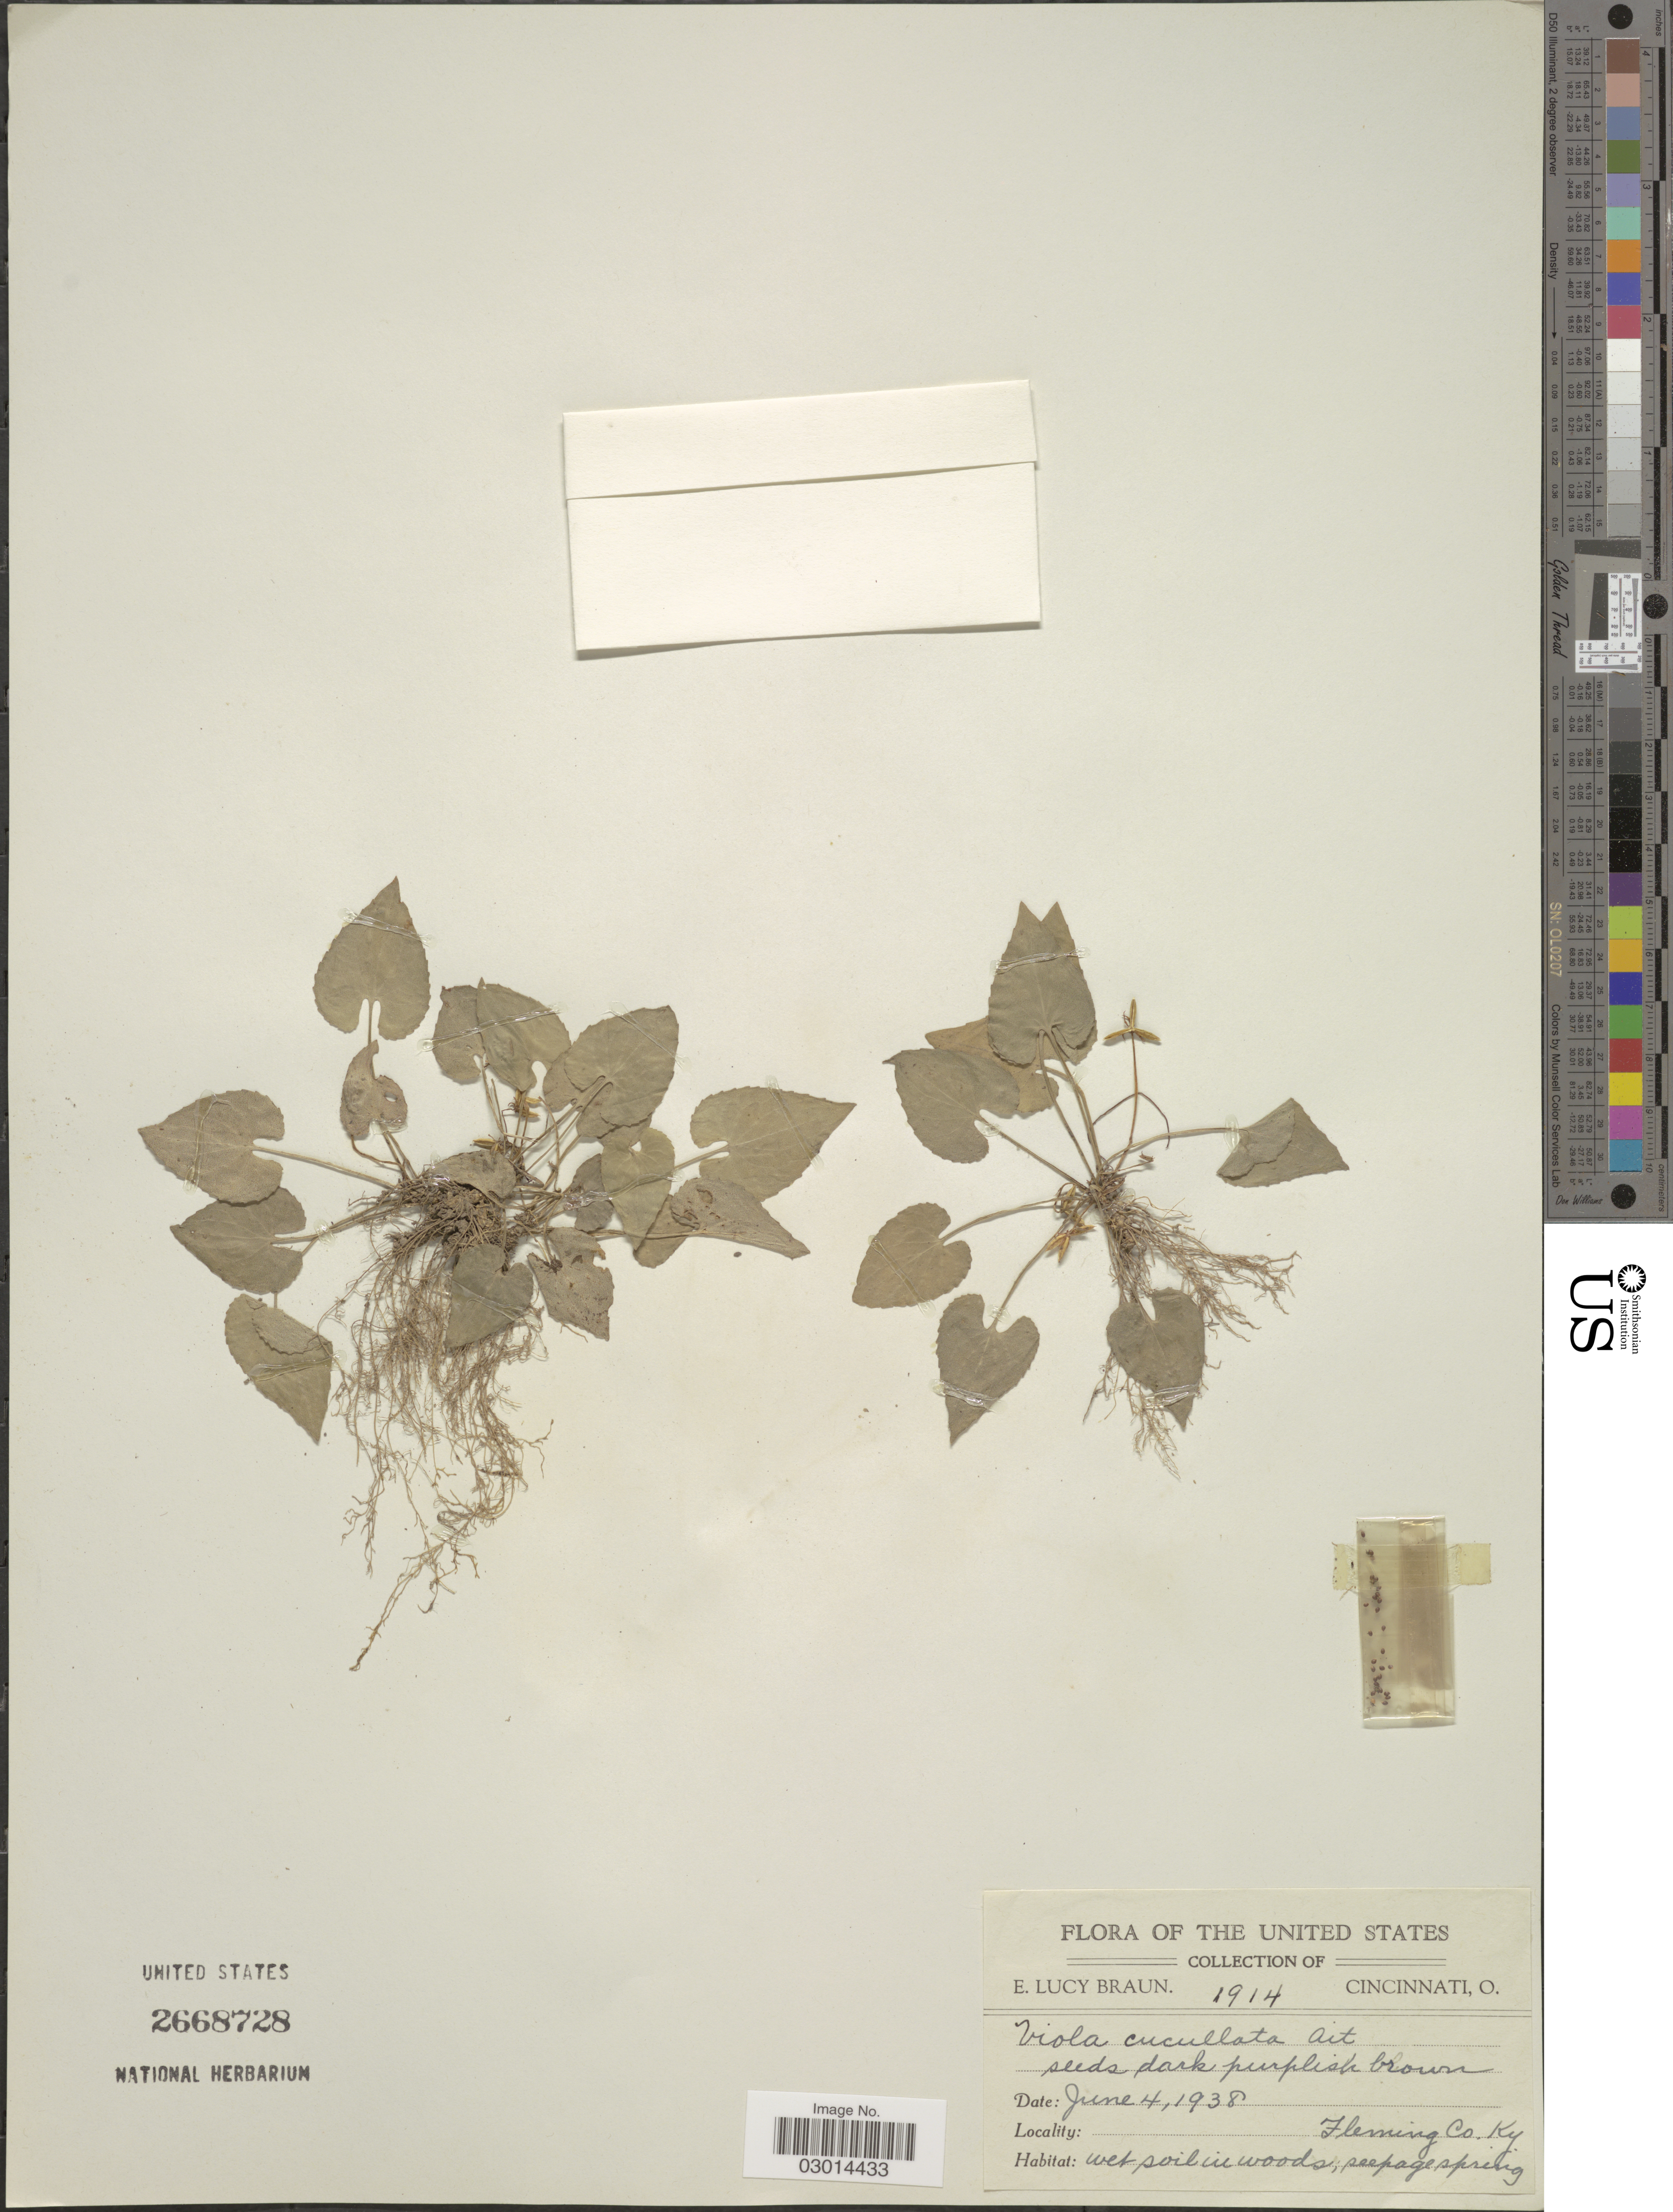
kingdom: Plantae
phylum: Tracheophyta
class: Magnoliopsida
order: Malpighiales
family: Violaceae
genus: Viola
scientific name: Viola cucullata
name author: Aiton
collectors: E. L. Braun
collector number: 1914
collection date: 1938-06-04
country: United States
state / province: Kentucky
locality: Fleming Co.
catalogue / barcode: US 2668728